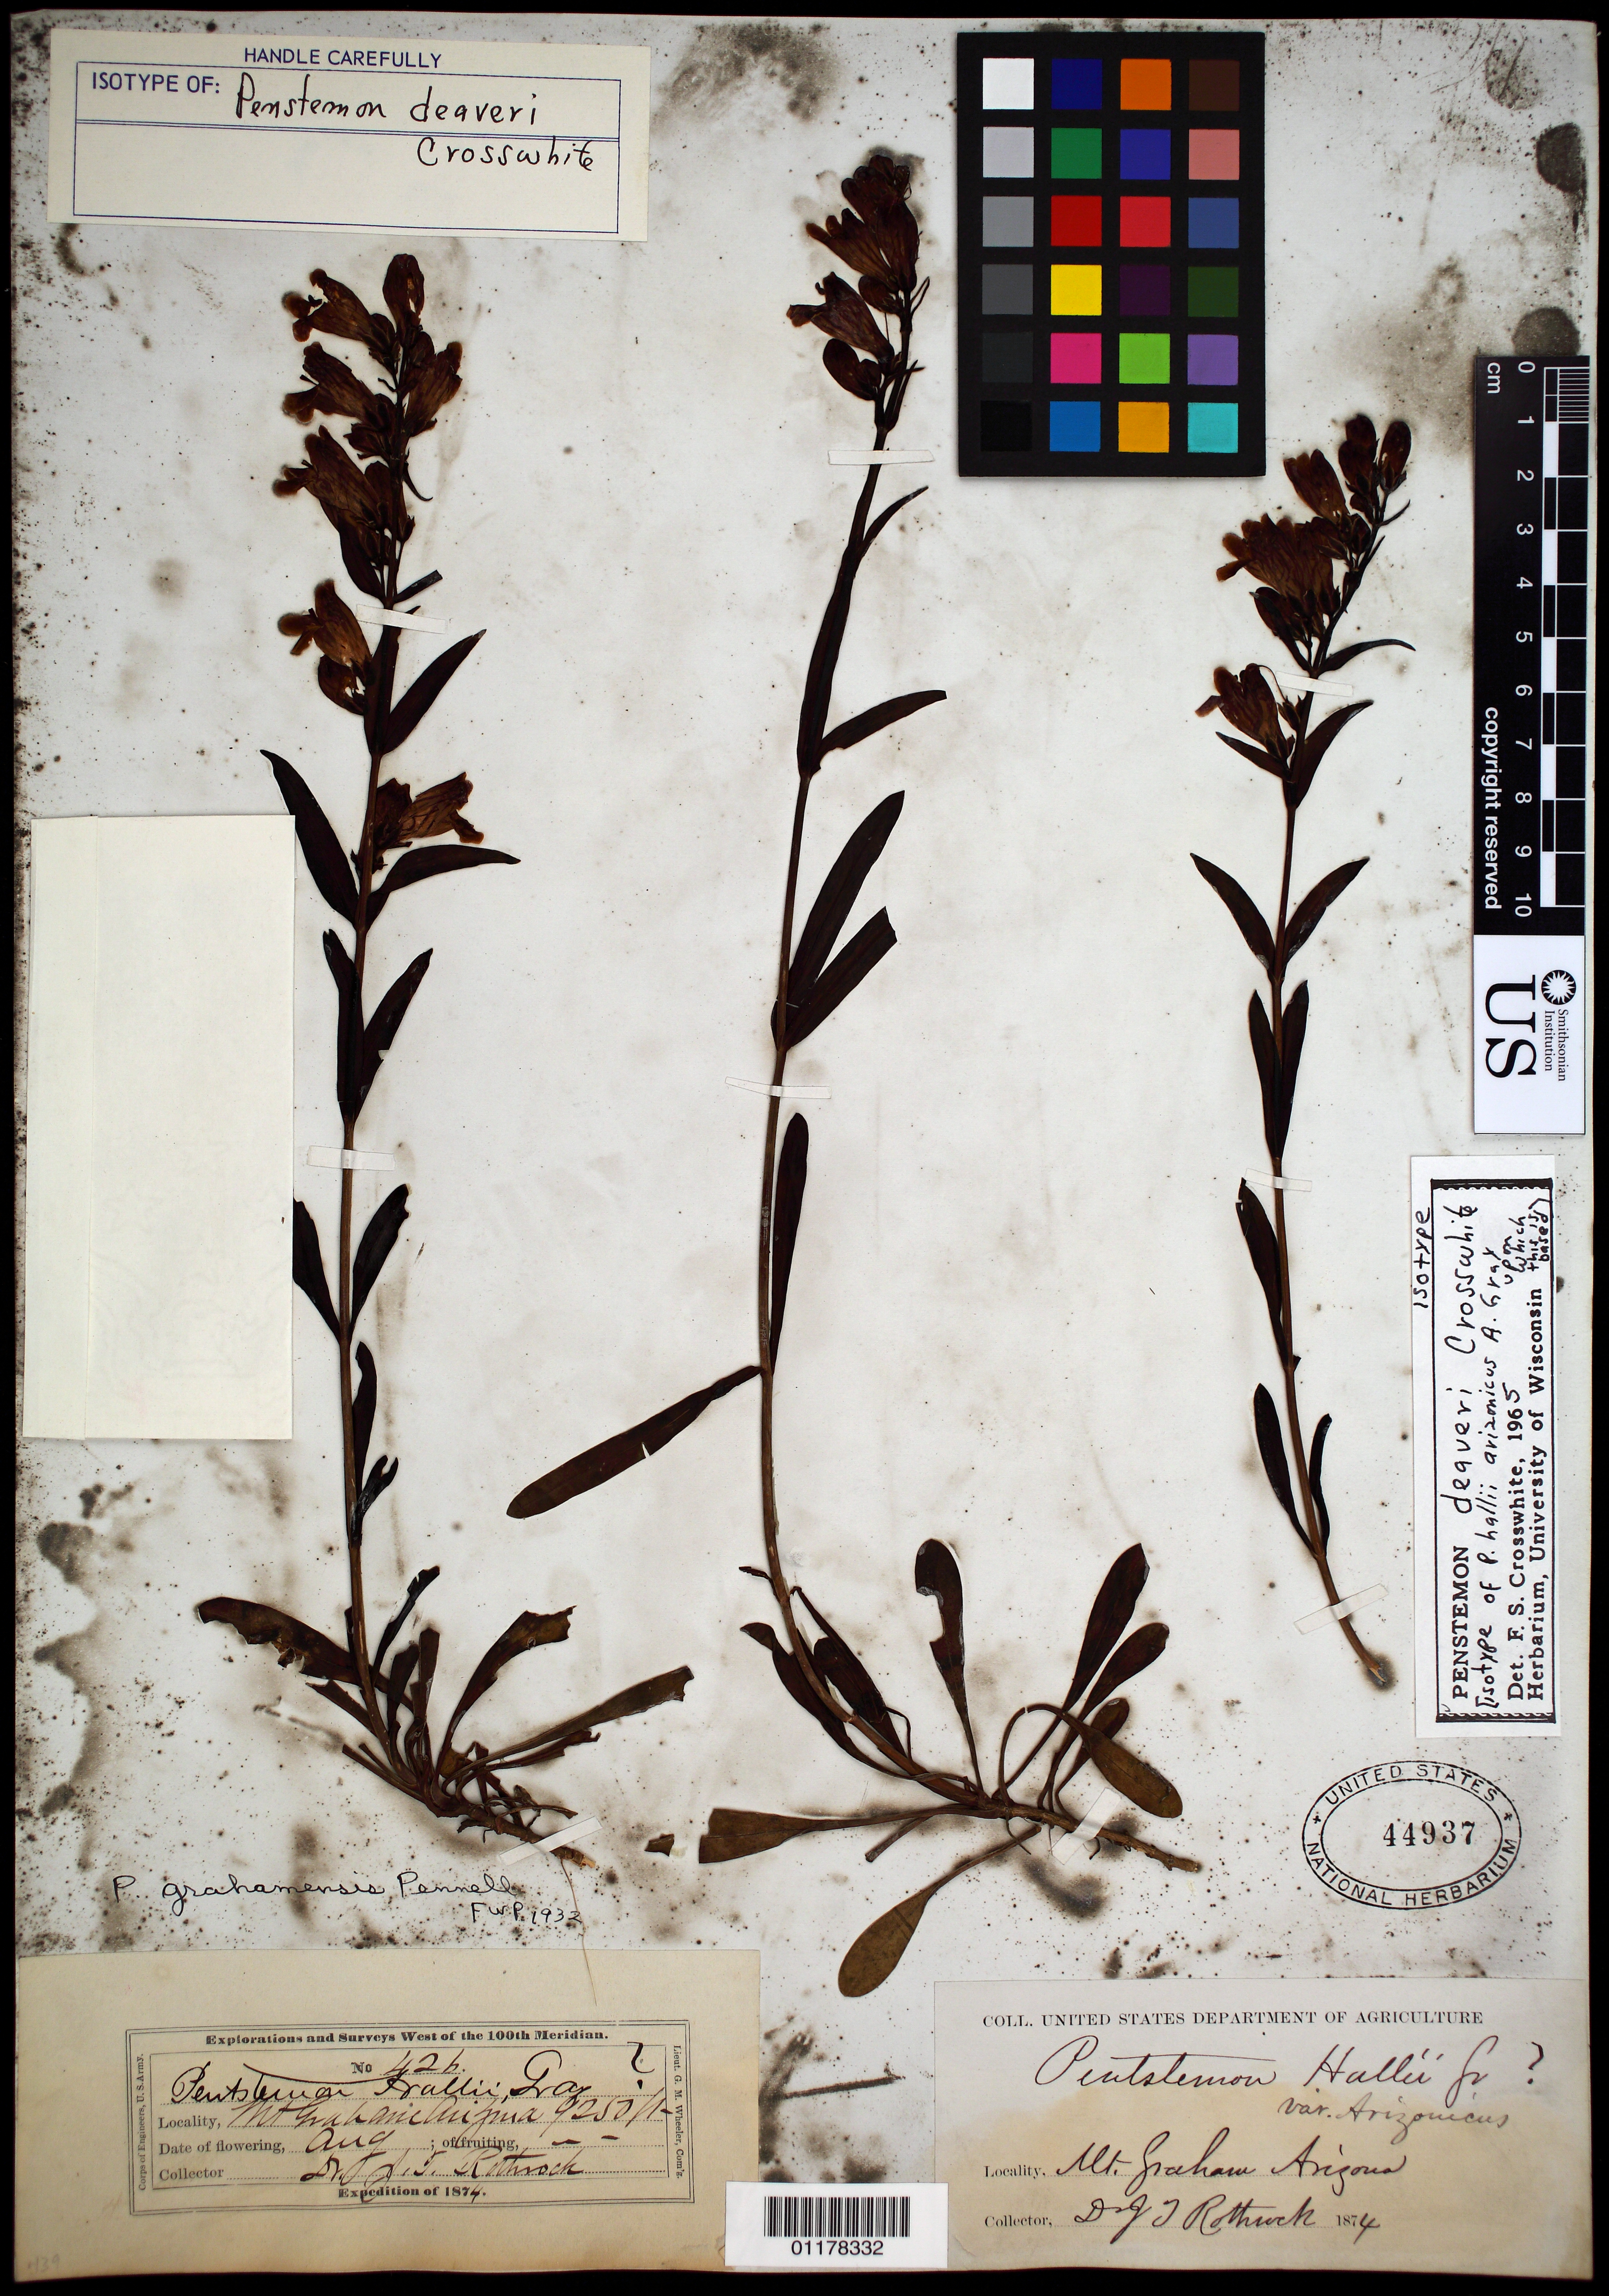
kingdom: Plantae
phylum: Tracheophyta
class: Magnoliopsida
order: Lamiales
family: Plantaginaceae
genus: Penstemon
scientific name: Penstemon deaveri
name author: Crosswh.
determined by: Crosswhite, F. S.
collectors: J. T. Rothrock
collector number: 426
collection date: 1874-08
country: United States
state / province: Arizona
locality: Mt. Graham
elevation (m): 2819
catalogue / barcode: US 44937